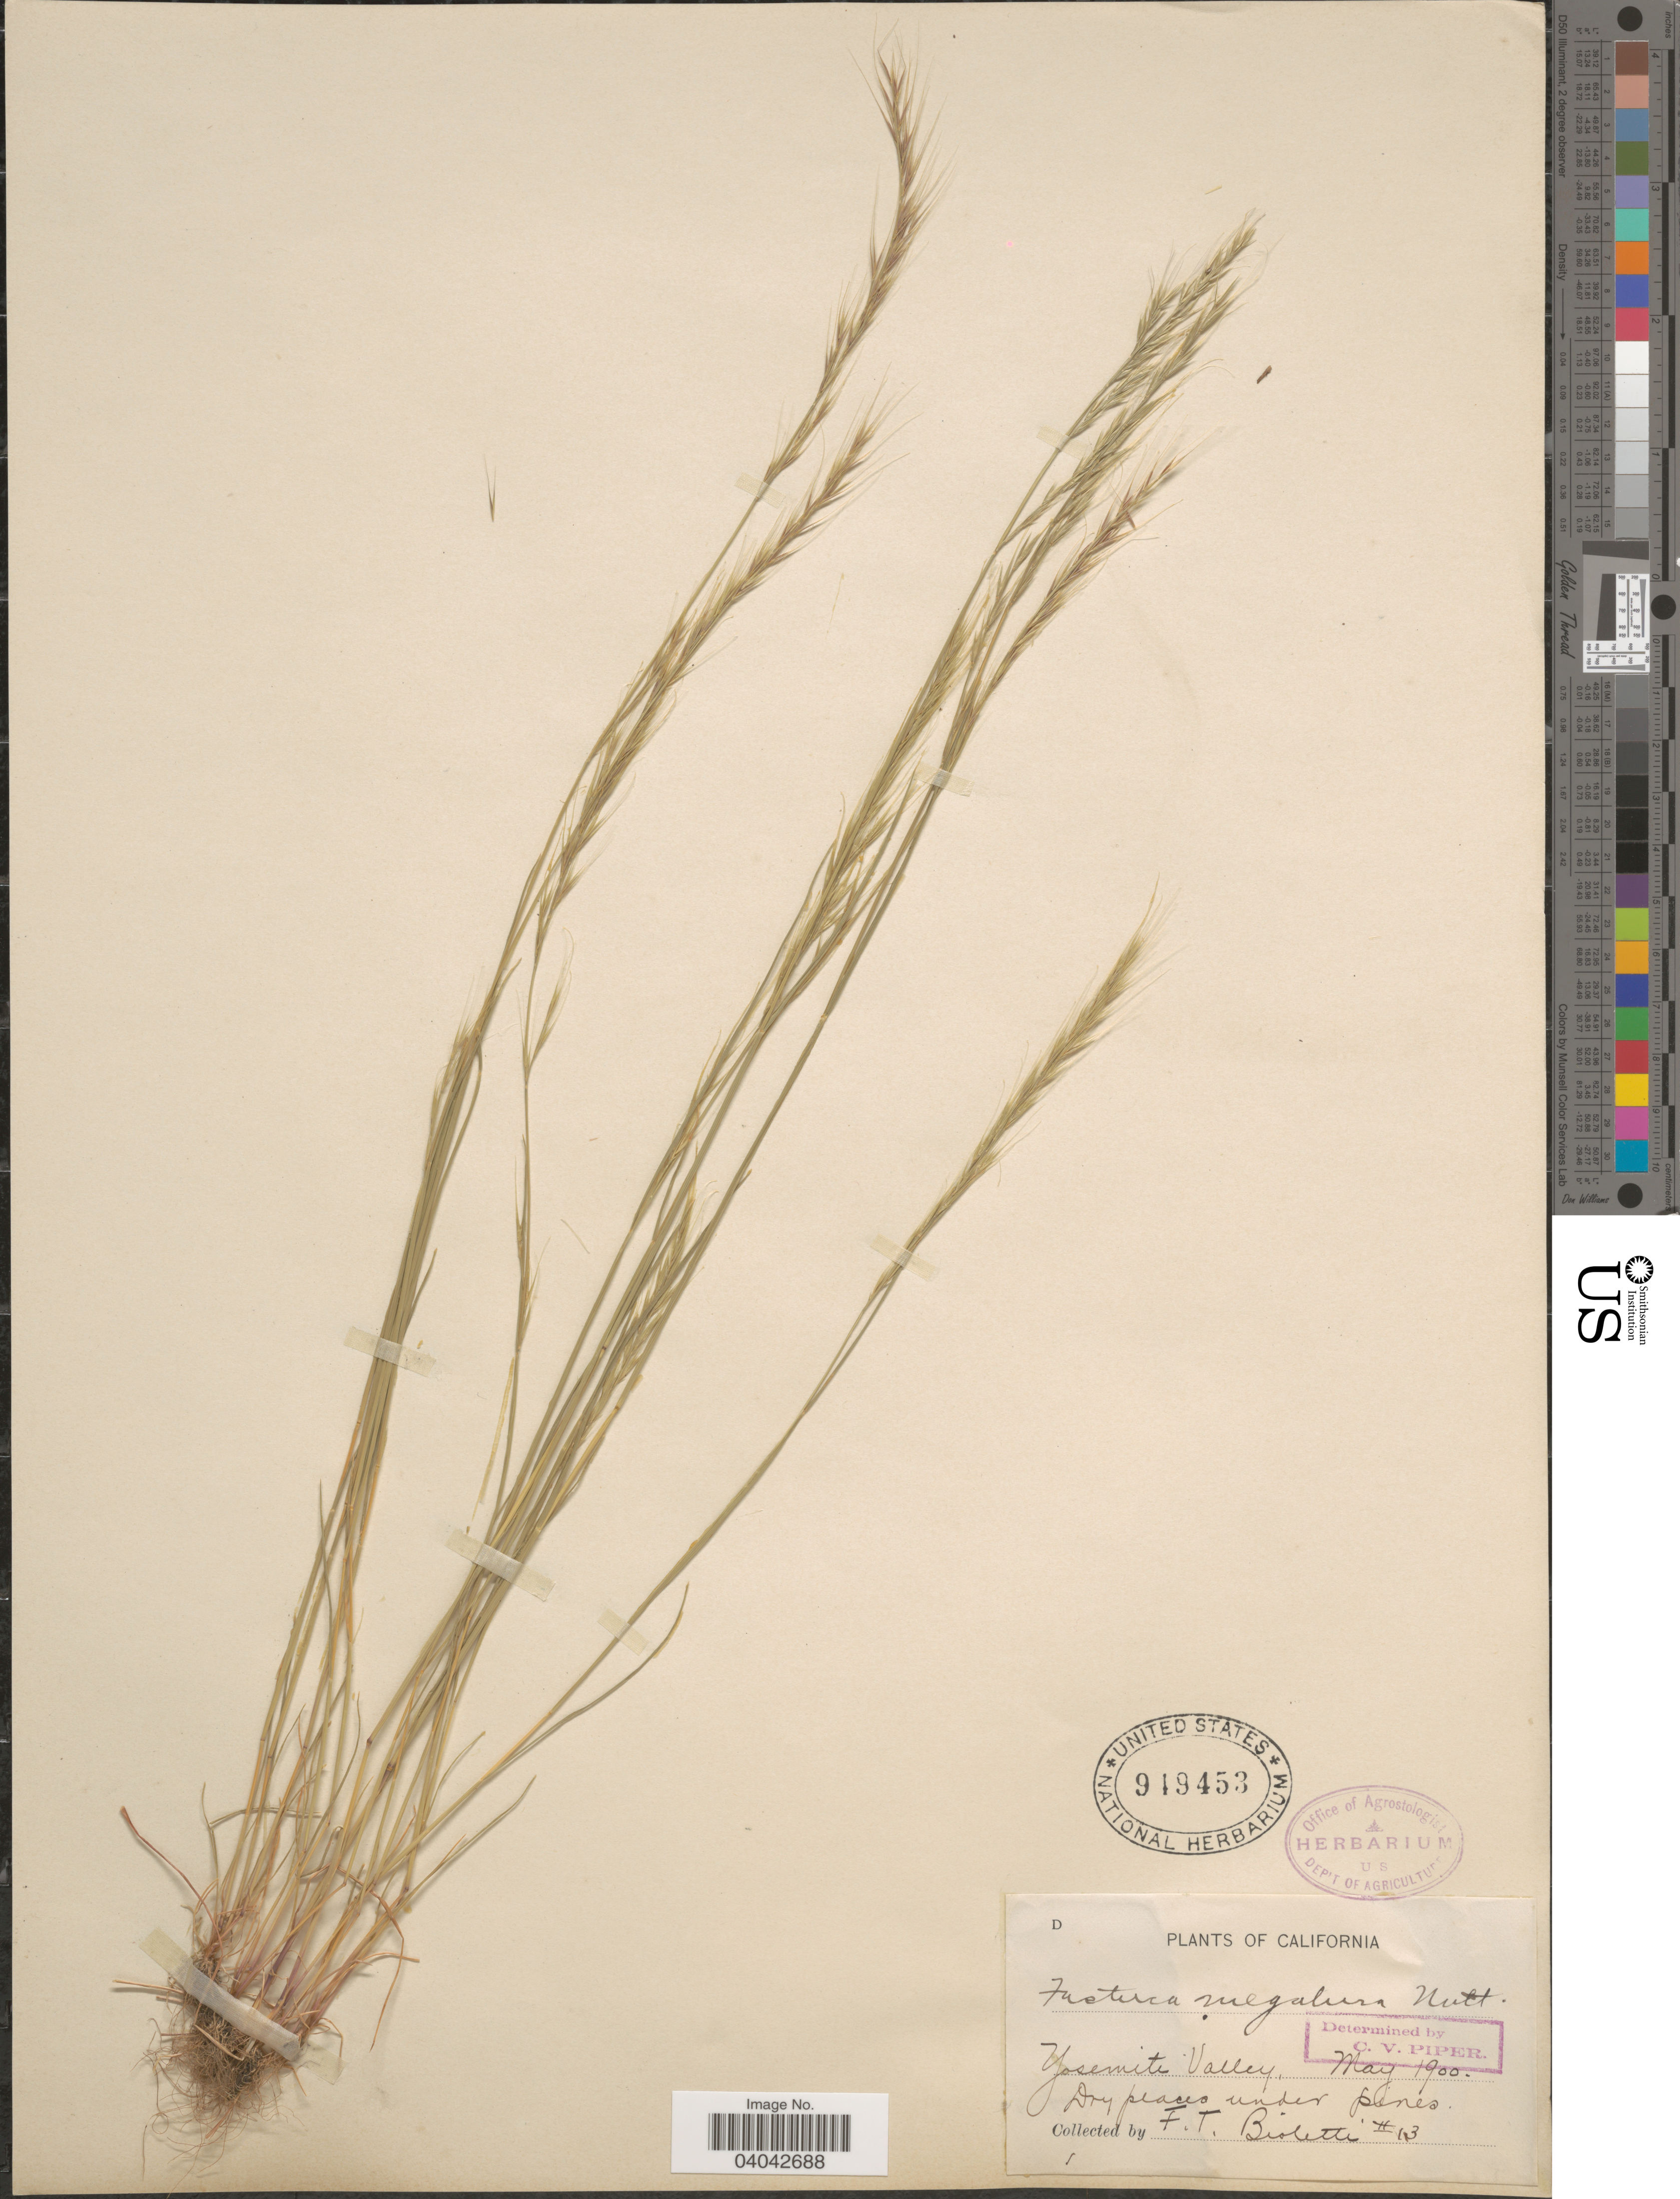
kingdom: Plantae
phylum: Tracheophyta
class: Liliopsida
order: Poales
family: Poaceae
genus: Festuca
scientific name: Festuca megalura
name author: Nutt.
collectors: F. T. Bioletti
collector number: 13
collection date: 1900-05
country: United States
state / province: California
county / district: Mariposa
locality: Yosemite Valley.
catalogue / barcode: US 949453